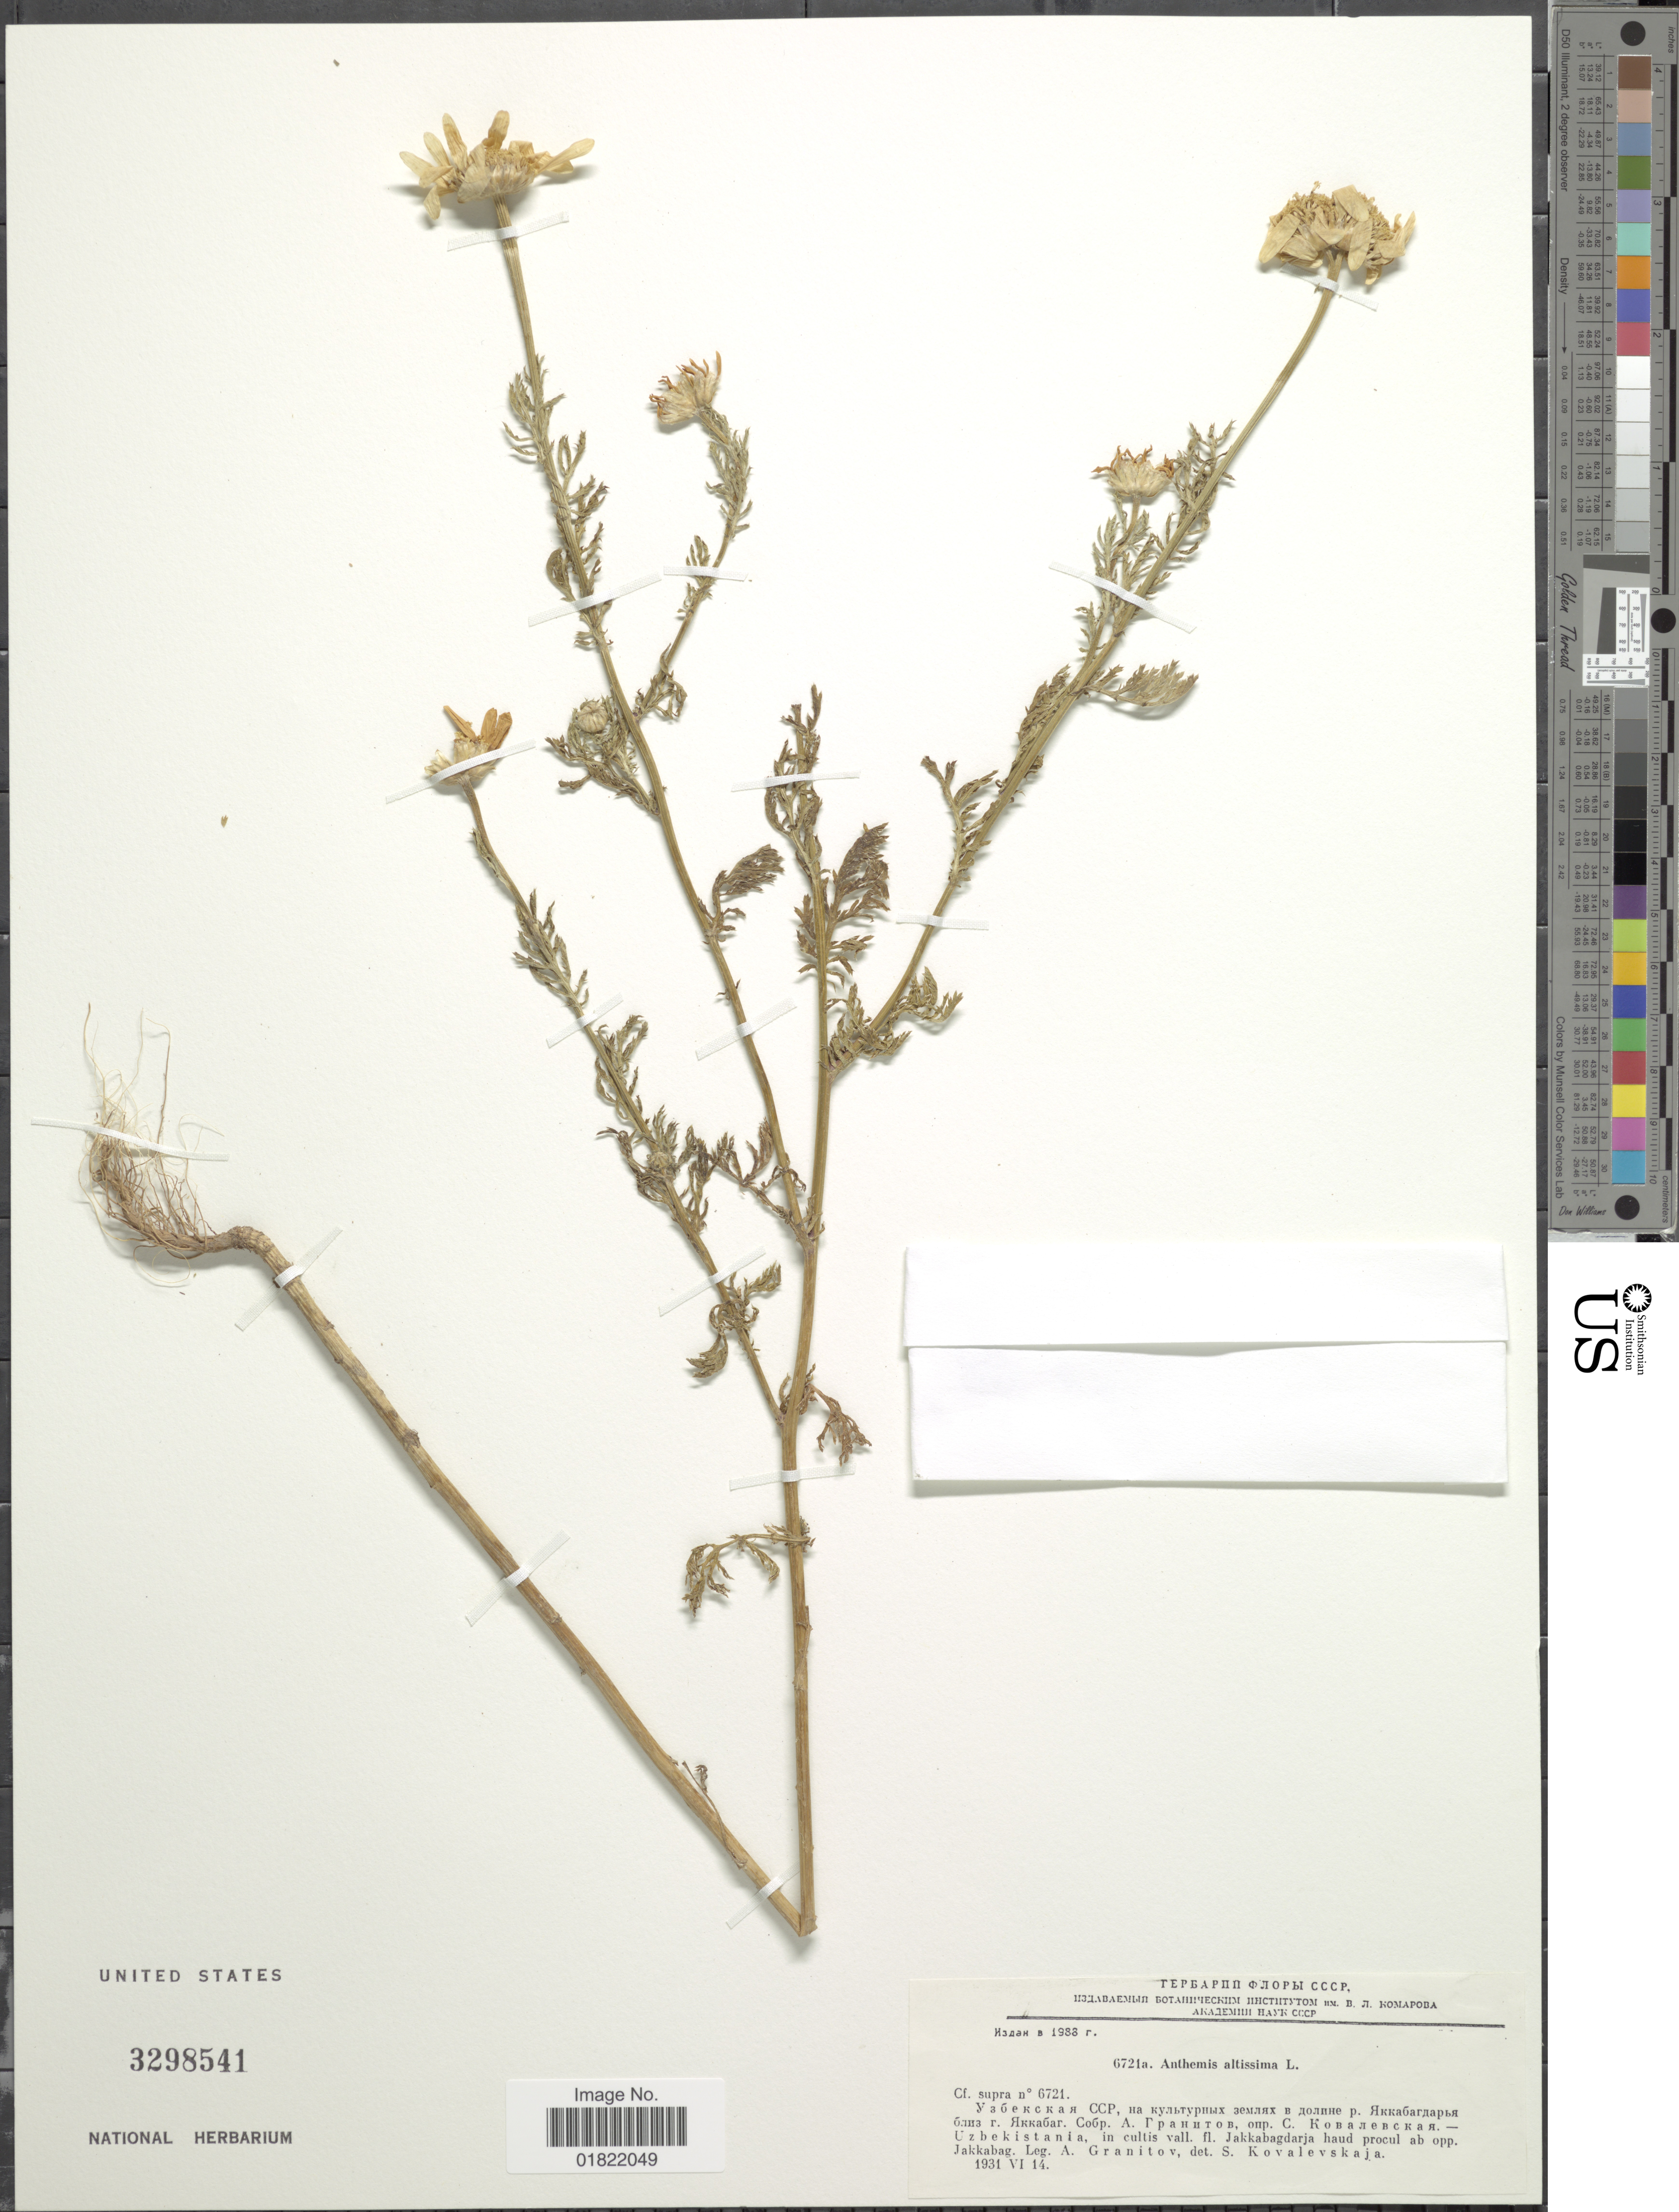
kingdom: Plantae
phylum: Tracheophyta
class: Magnoliopsida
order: Asterales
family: Asteraceae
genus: Anthemis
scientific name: Anthemis altissima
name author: L.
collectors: A. Granitov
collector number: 6721a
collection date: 1931-06-14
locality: In cultis vall. fl. Jakkabagdarja haud procul ab opp. Jakkabag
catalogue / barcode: US 3298541